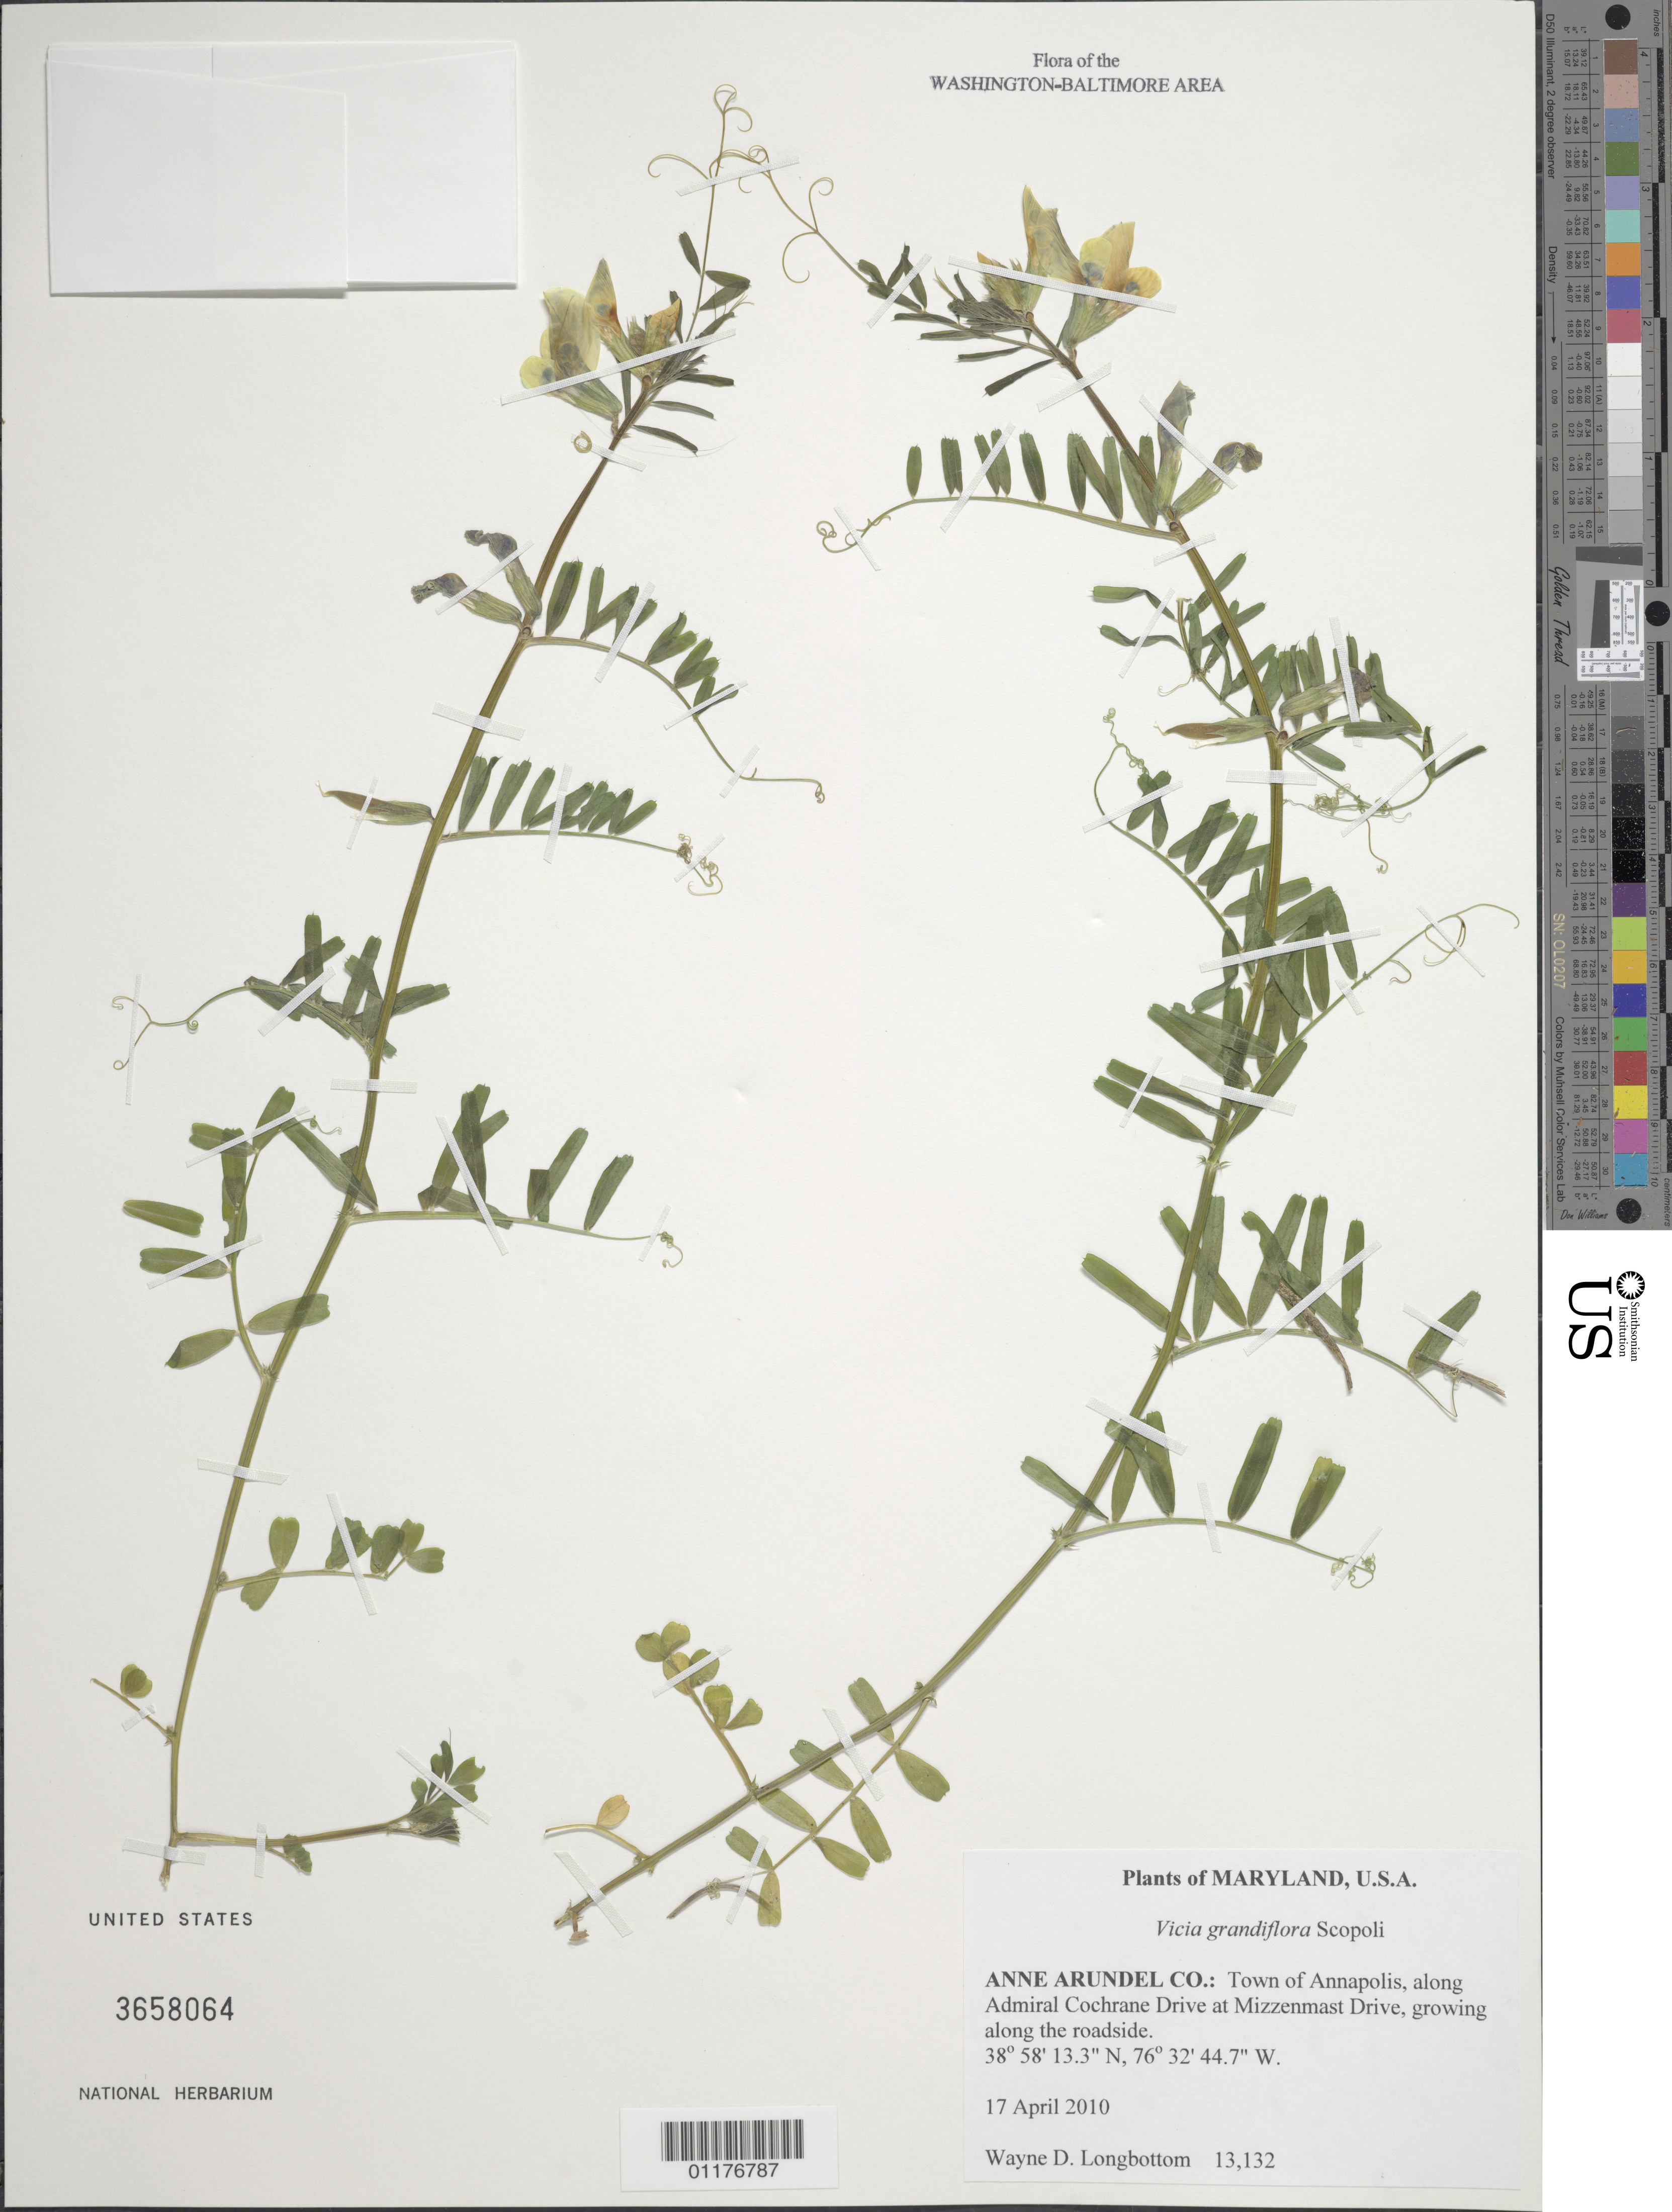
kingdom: Plantae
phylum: Tracheophyta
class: Magnoliopsida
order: Fabales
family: Fabaceae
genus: Vicia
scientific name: Vicia grandiflora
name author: Scop.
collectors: W. D. Longbottom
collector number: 13132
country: United States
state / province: Maryland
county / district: Anne Arundel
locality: Annapolis, along Admiral Cochran Drive at Mizzenmast Drive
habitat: along roadside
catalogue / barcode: US 3658064